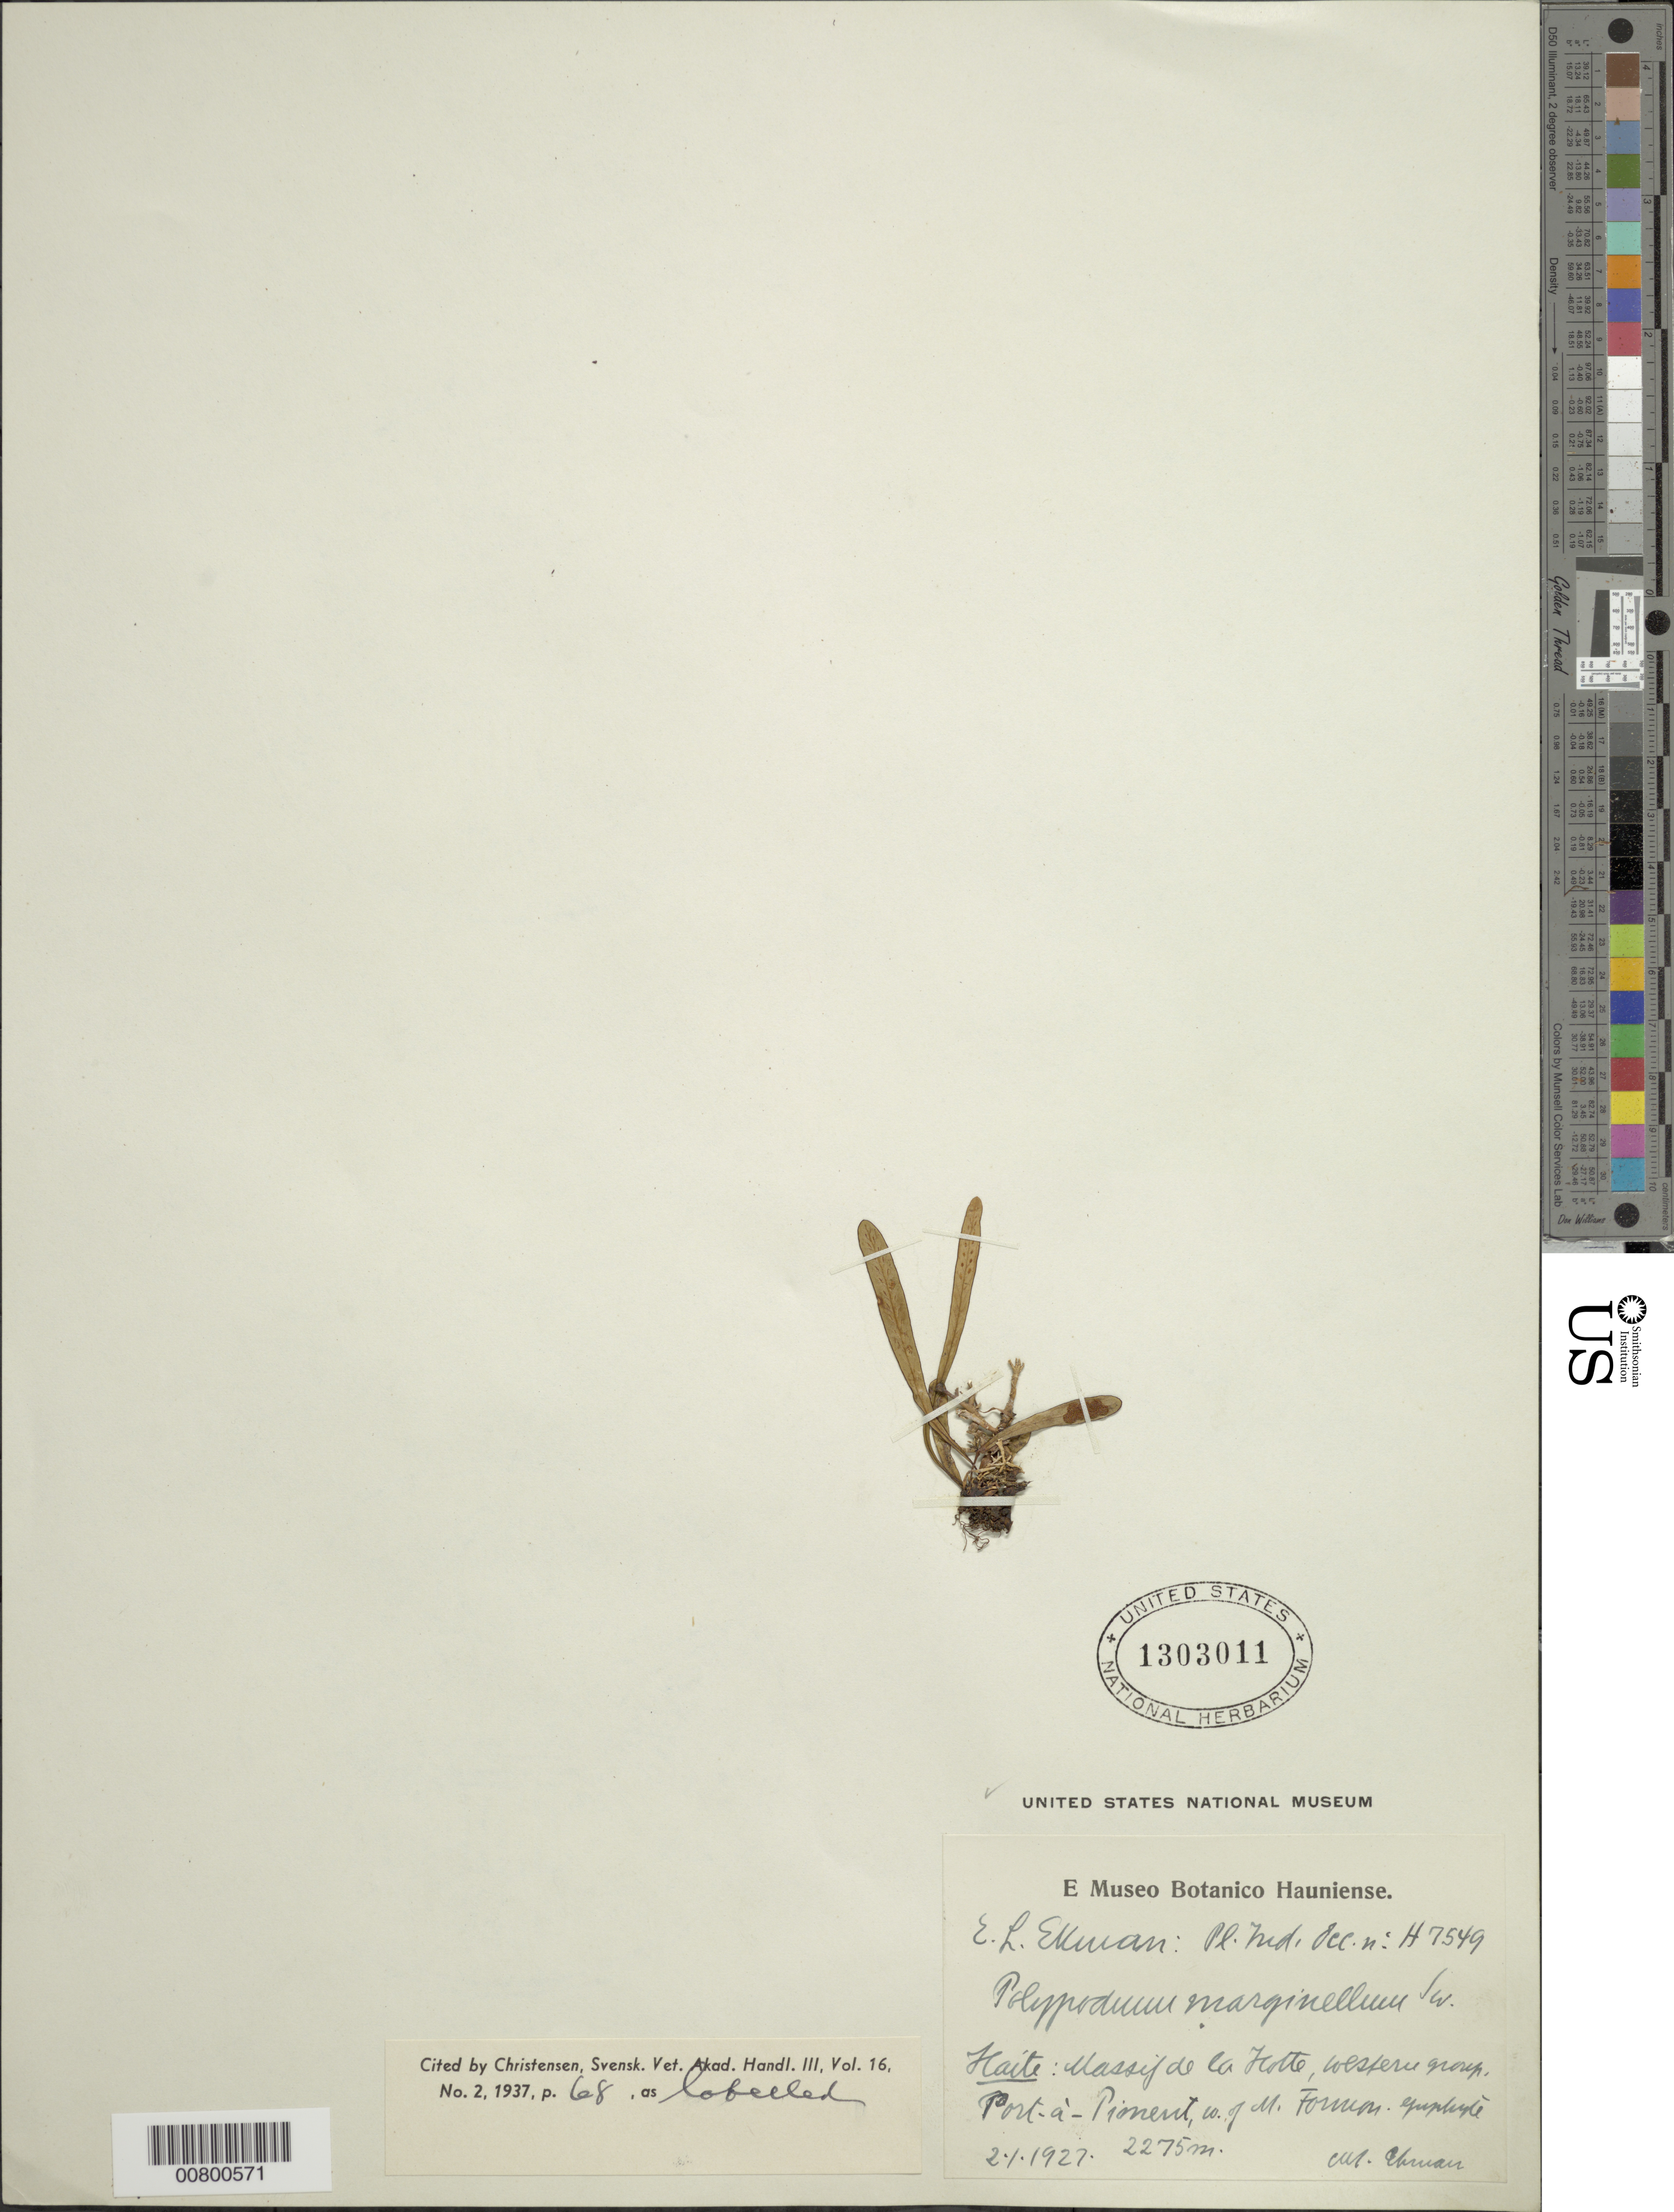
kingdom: Plantae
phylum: Tracheophyta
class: Polypodiopsida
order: Polypodiales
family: Polypodiaceae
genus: Grammitis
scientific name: Grammitis marginella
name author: (Sw.) Sw.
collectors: E. L. Ekman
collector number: H 7549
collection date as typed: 02 Jan 1927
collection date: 1927-01-02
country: Haiti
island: Hispaniola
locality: Massif de la Hotte, western group, Port-a-Pionent, W of M. Forman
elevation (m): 2275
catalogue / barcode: US 1303011